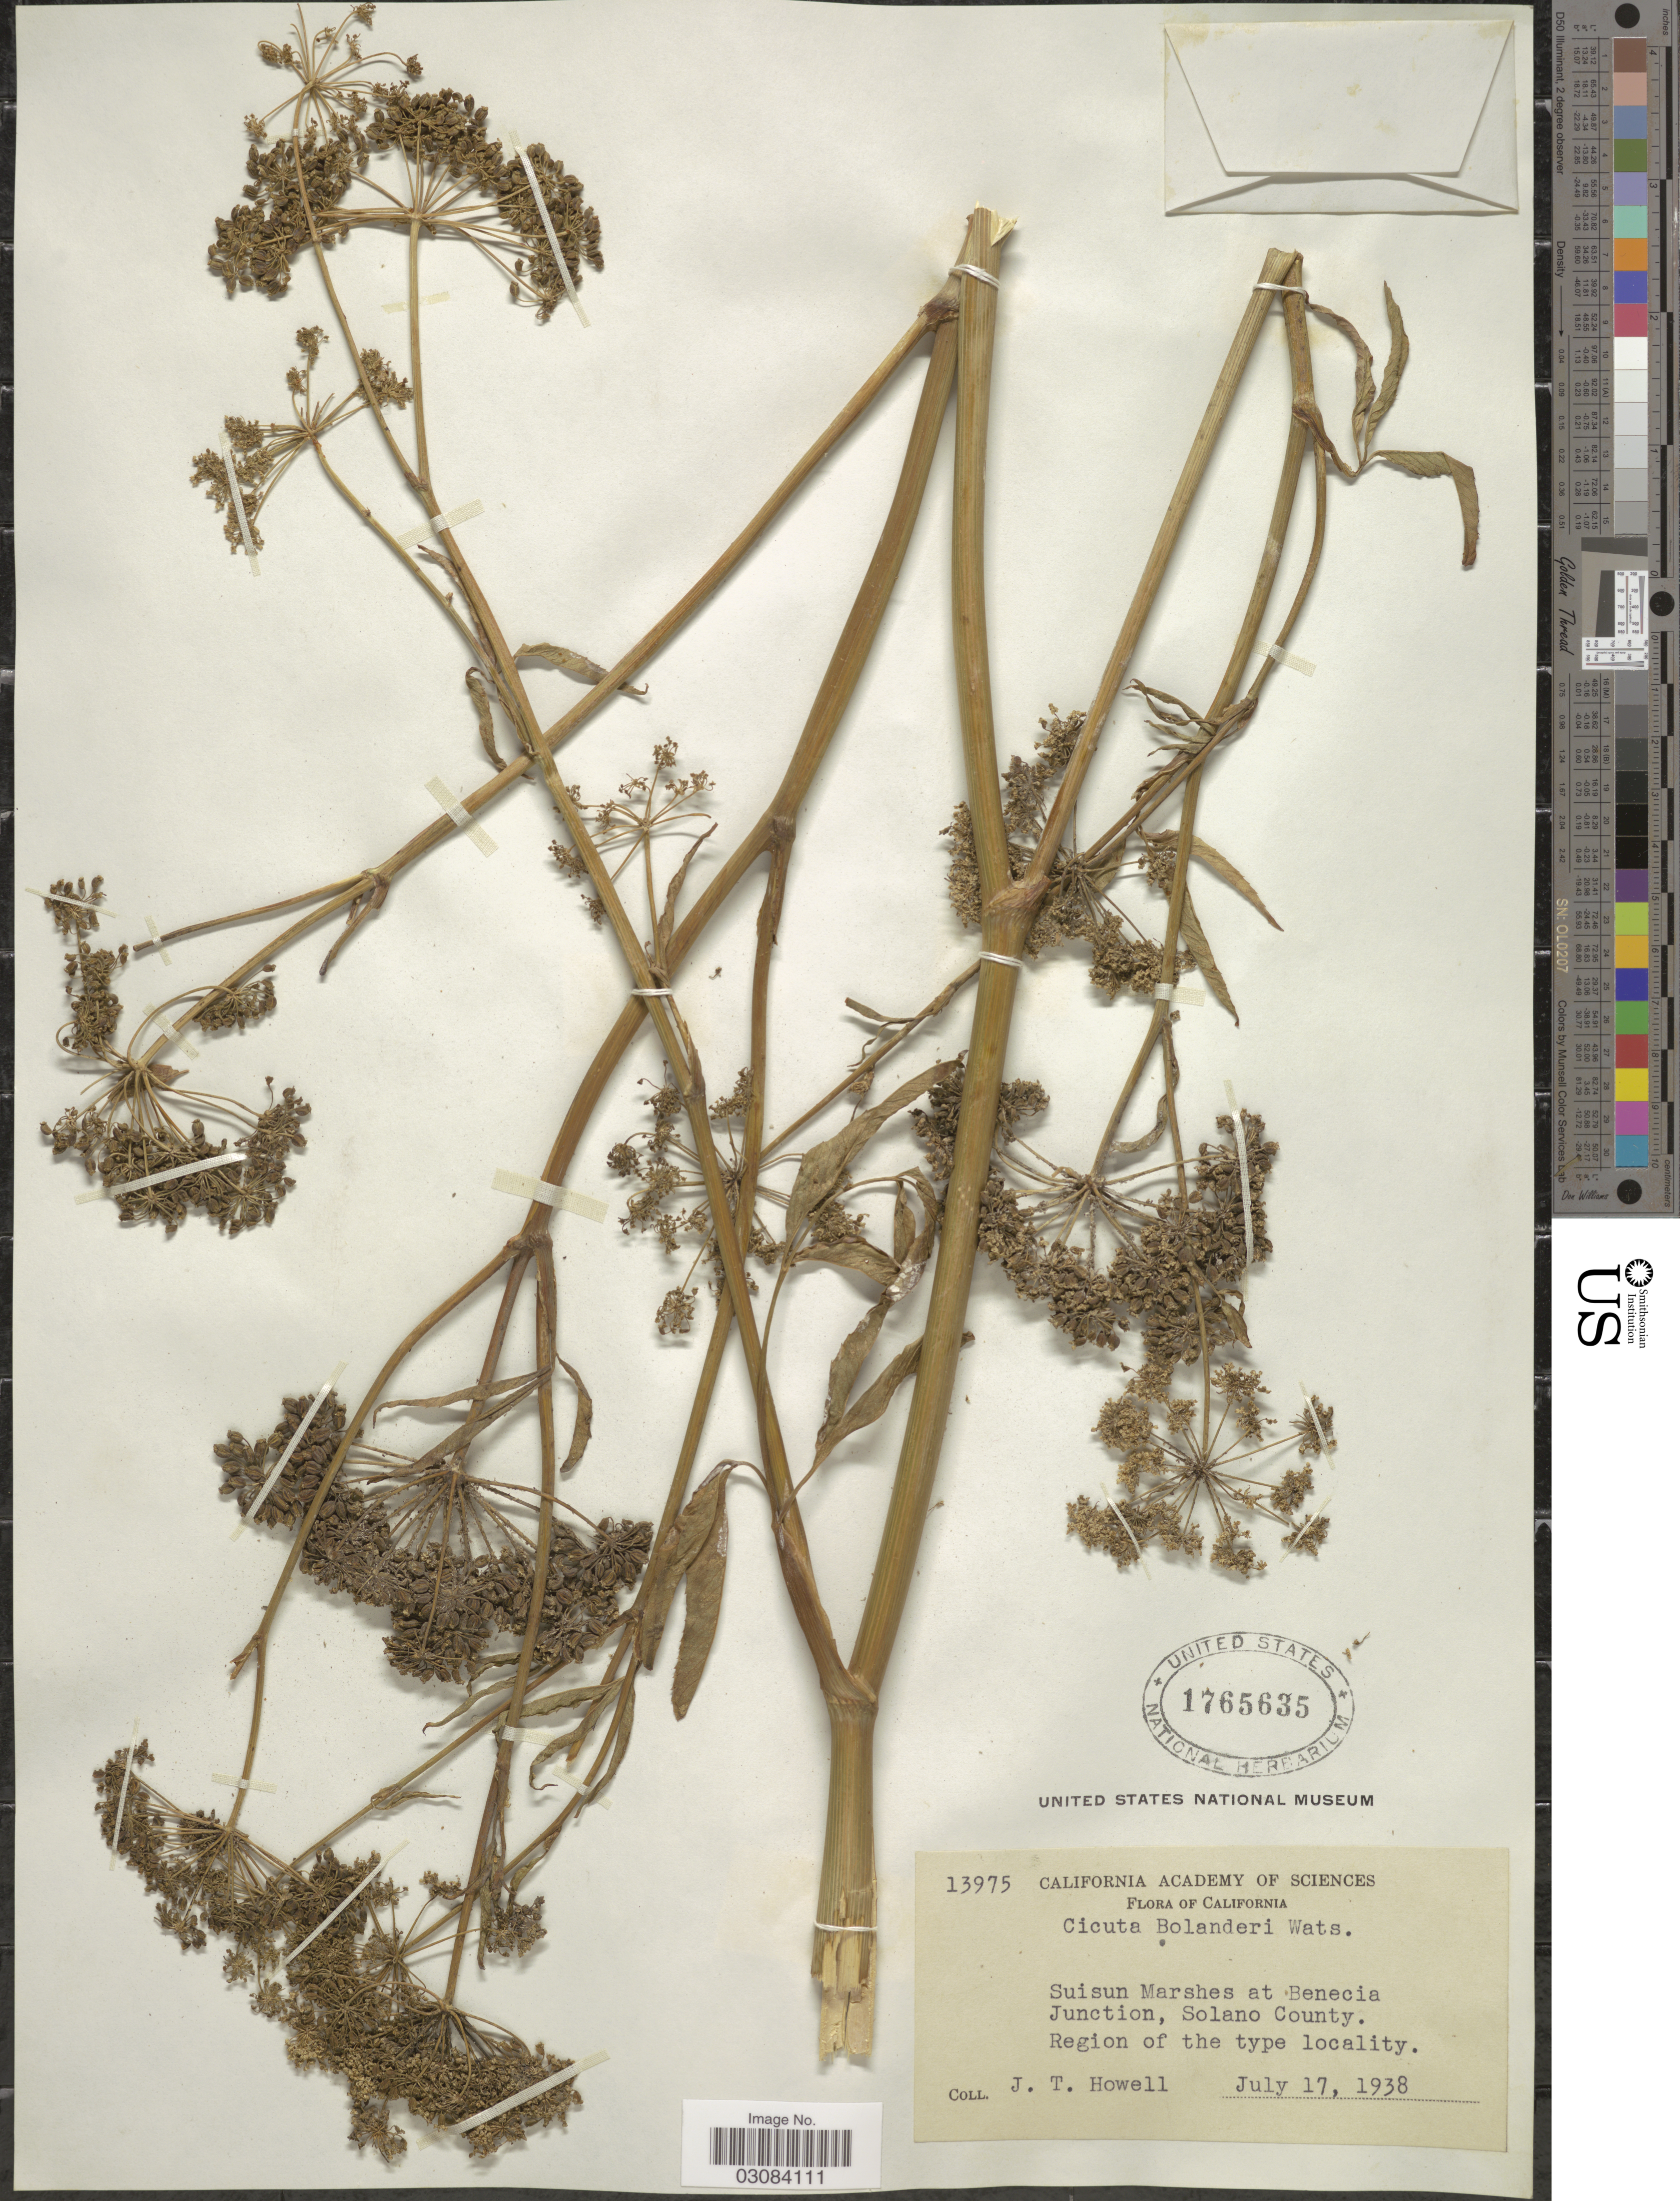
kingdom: Plantae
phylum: Tracheophyta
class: Magnoliopsida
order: Apiales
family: Apiaceae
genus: Cicuta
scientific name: Cicuta bolanderi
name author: A. Gray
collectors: J. T. Howell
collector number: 13975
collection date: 1938-07-17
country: United States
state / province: California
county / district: Solano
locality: Suisun Marshed at Benecia Junction, Solano County.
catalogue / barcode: US 1765635